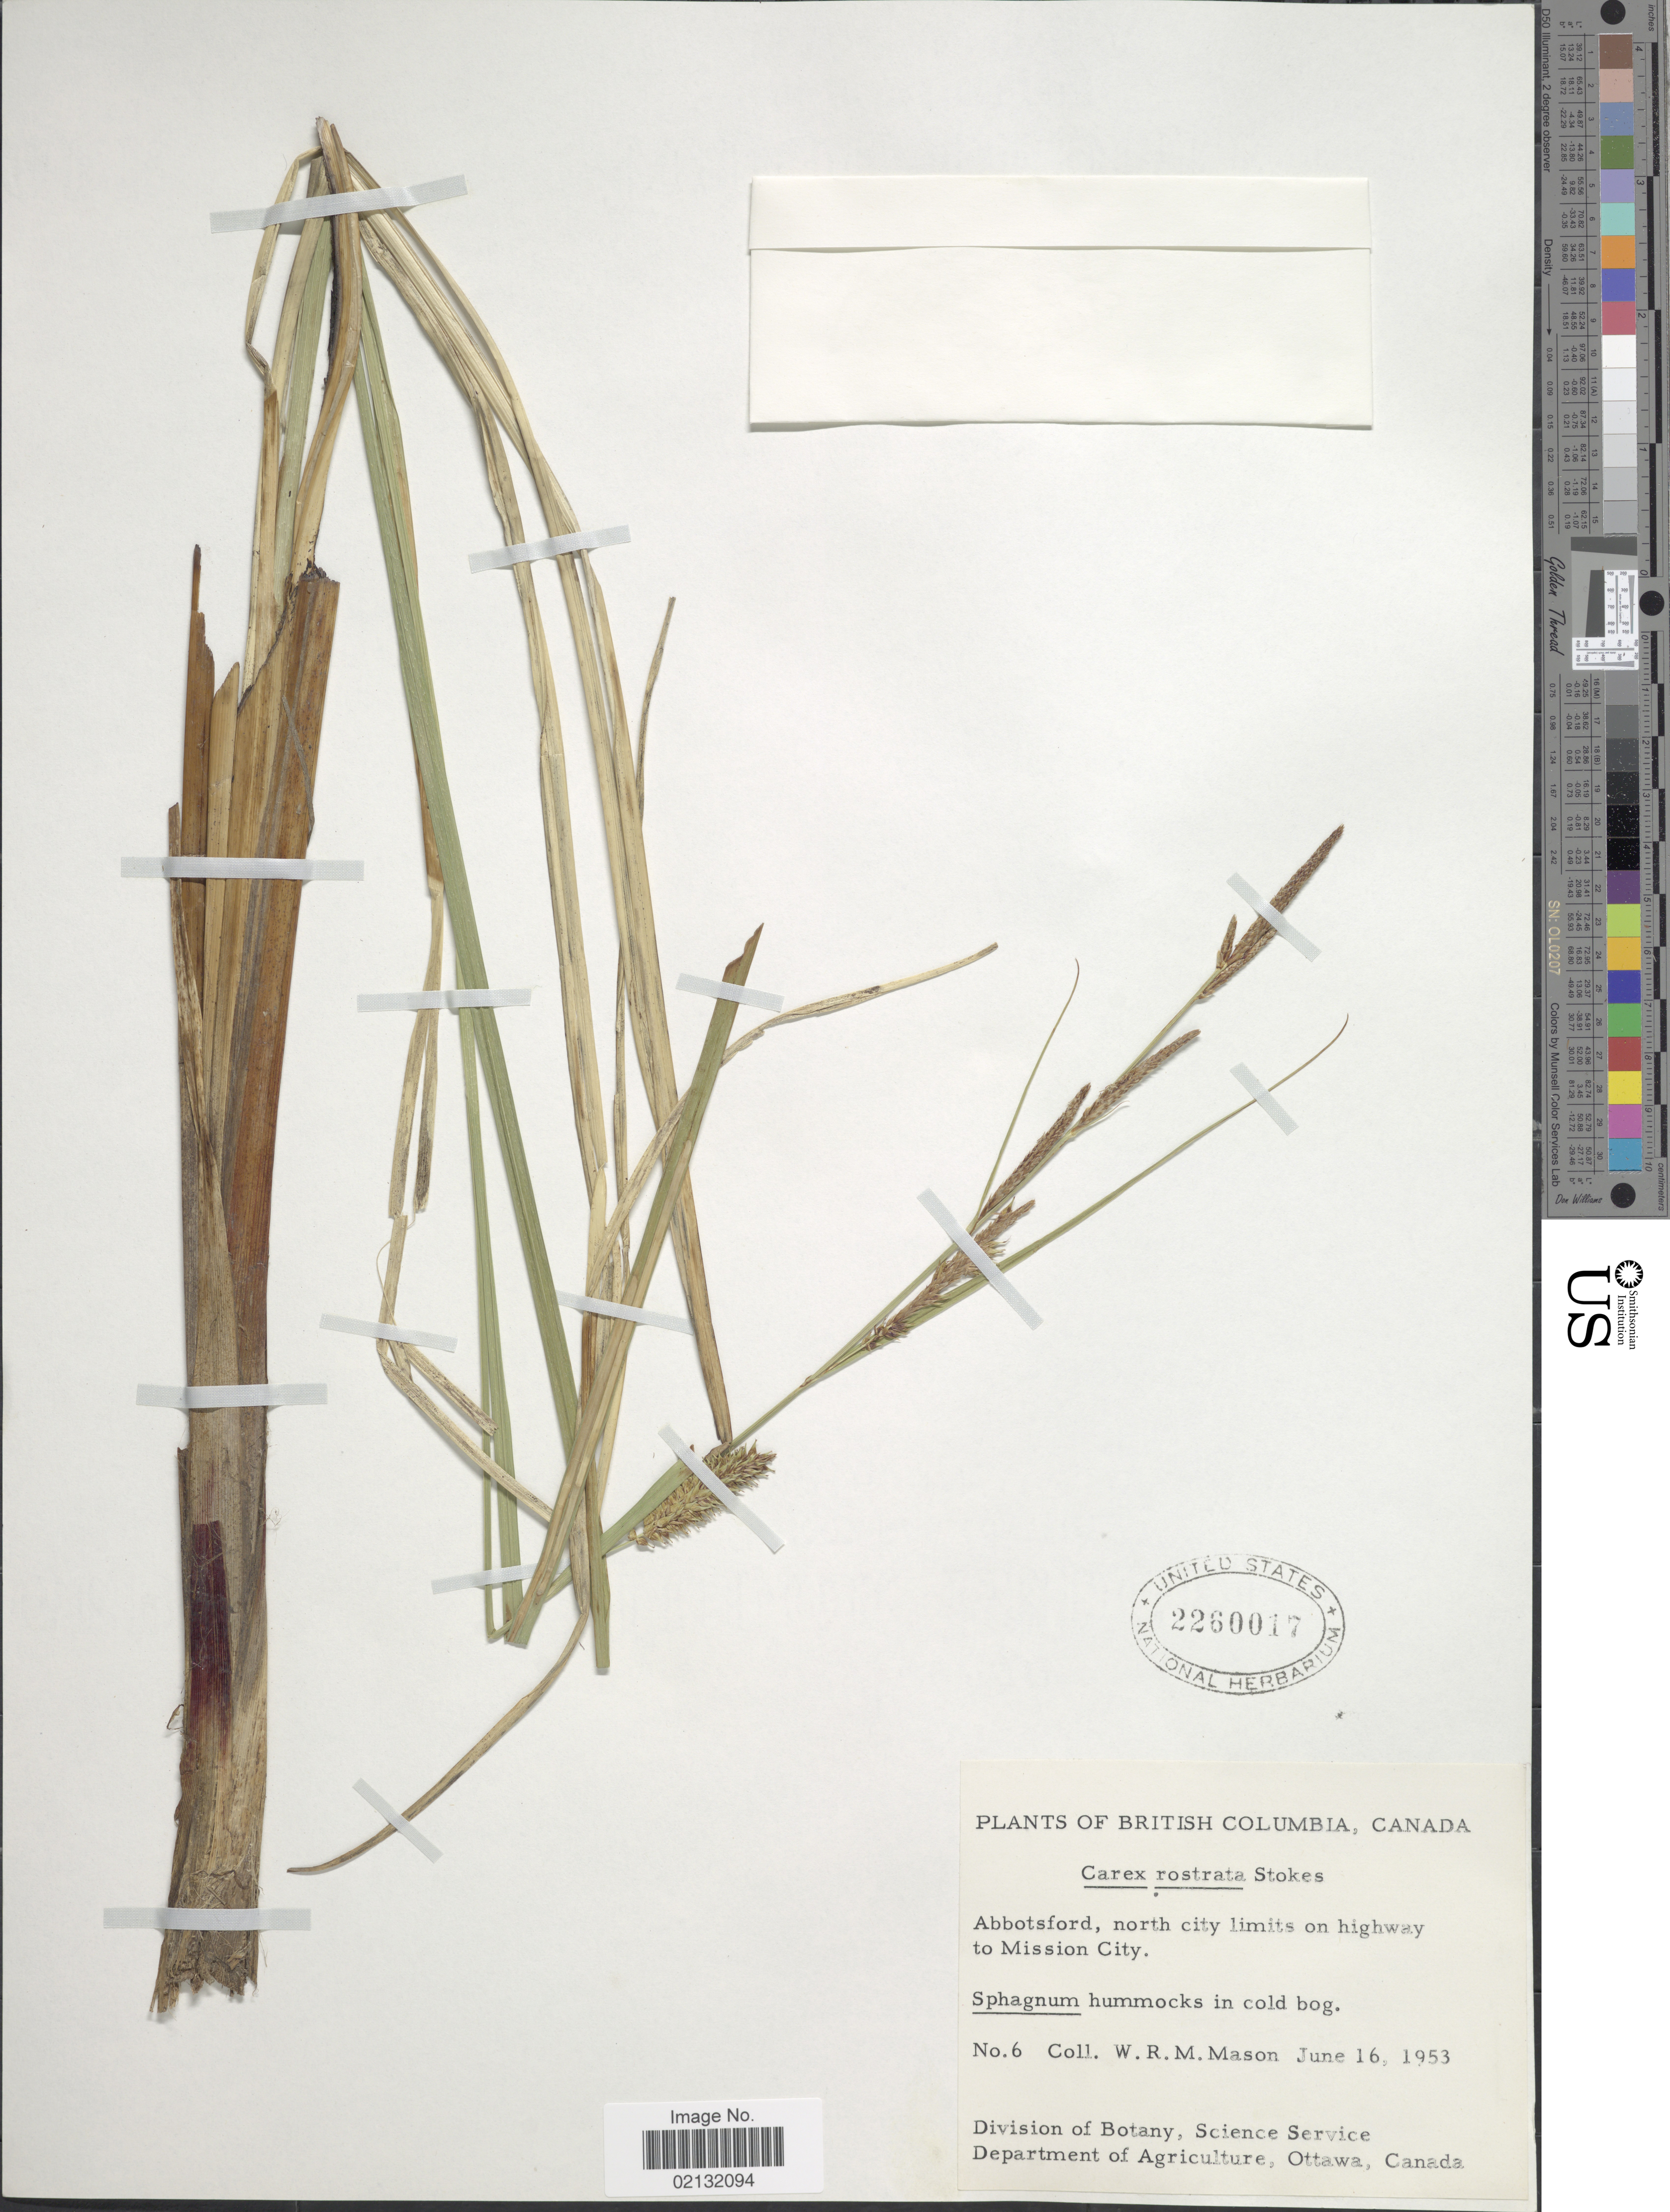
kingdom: Plantae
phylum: Tracheophyta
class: Liliopsida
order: Poales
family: Cyperaceae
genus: Carex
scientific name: Carex rostrata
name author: Stokes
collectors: W. Mason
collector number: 6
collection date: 1953-06-16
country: Canada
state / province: British Columbia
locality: Abbotsford, north city limits on highway to Mission City.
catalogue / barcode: US 2260017